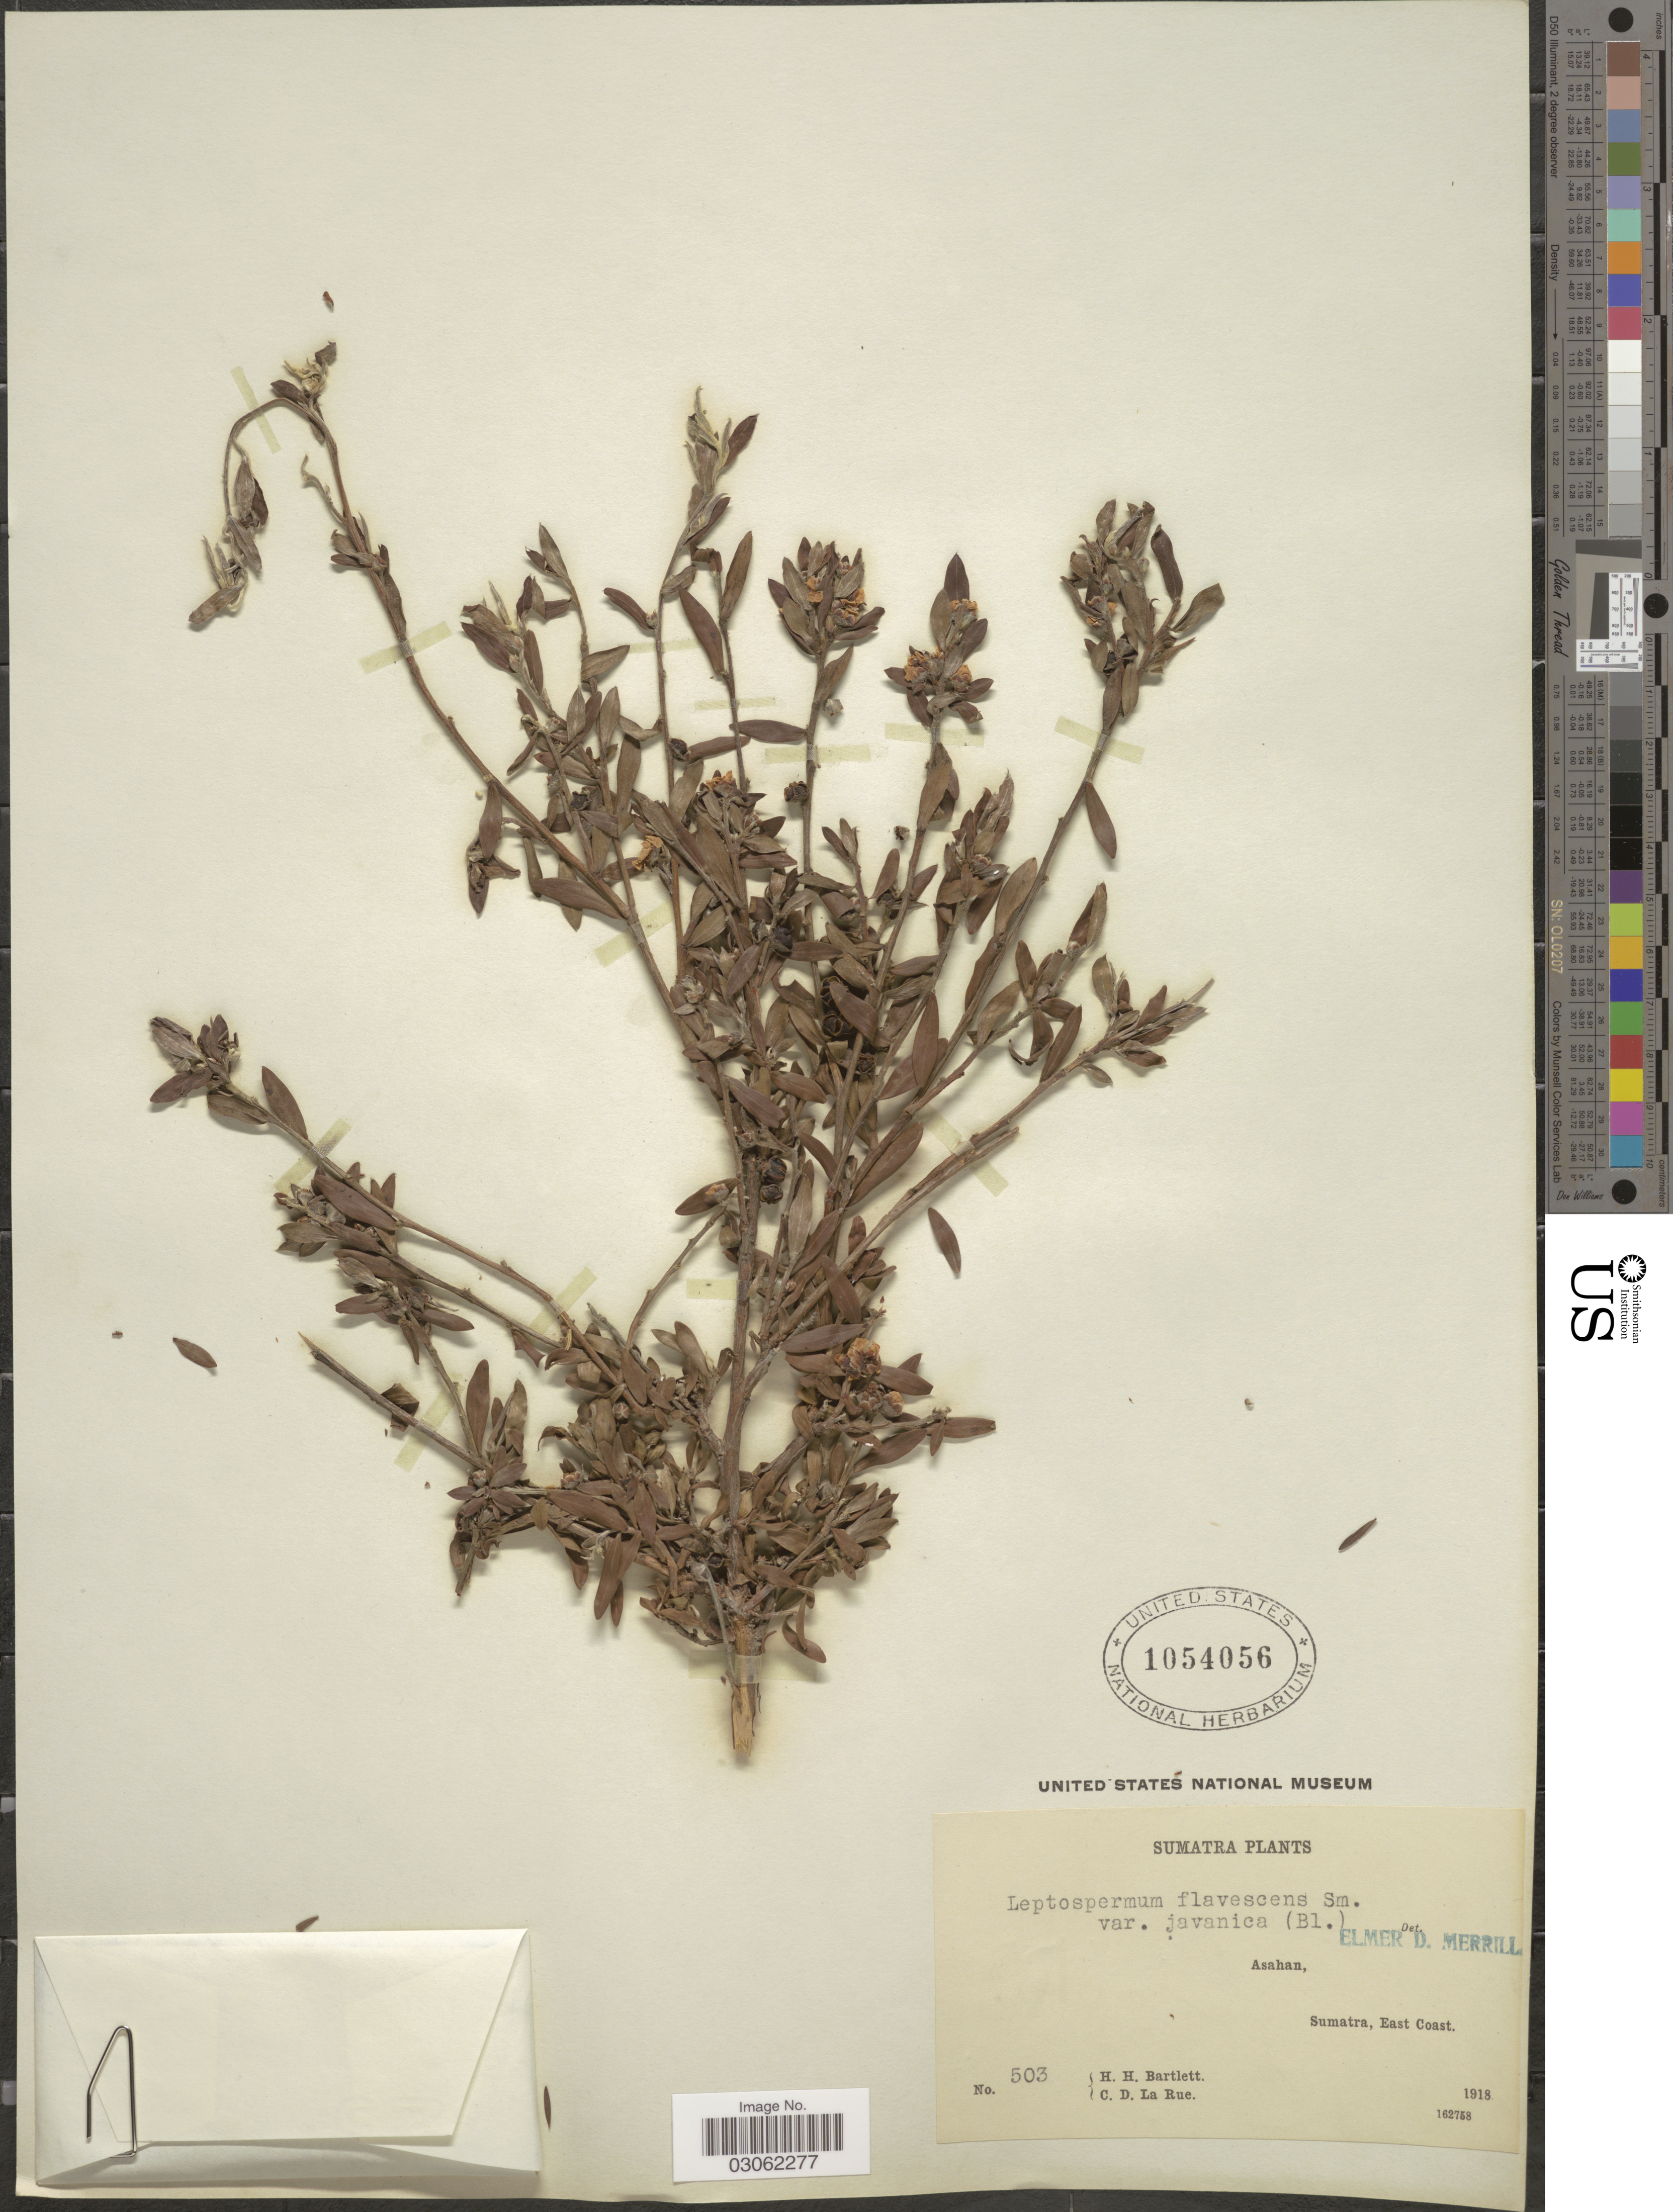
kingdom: Plantae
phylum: Tracheophyta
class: Magnoliopsida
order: Myrtales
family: Myrtaceae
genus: Leptospermum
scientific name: Leptospermum javanicum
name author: Blume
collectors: H. H. Bartlett & C. La Rue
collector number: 503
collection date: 1918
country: Indonesia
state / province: Sumatra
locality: Asahan, Sumatra, East Coast.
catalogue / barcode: US 1054056